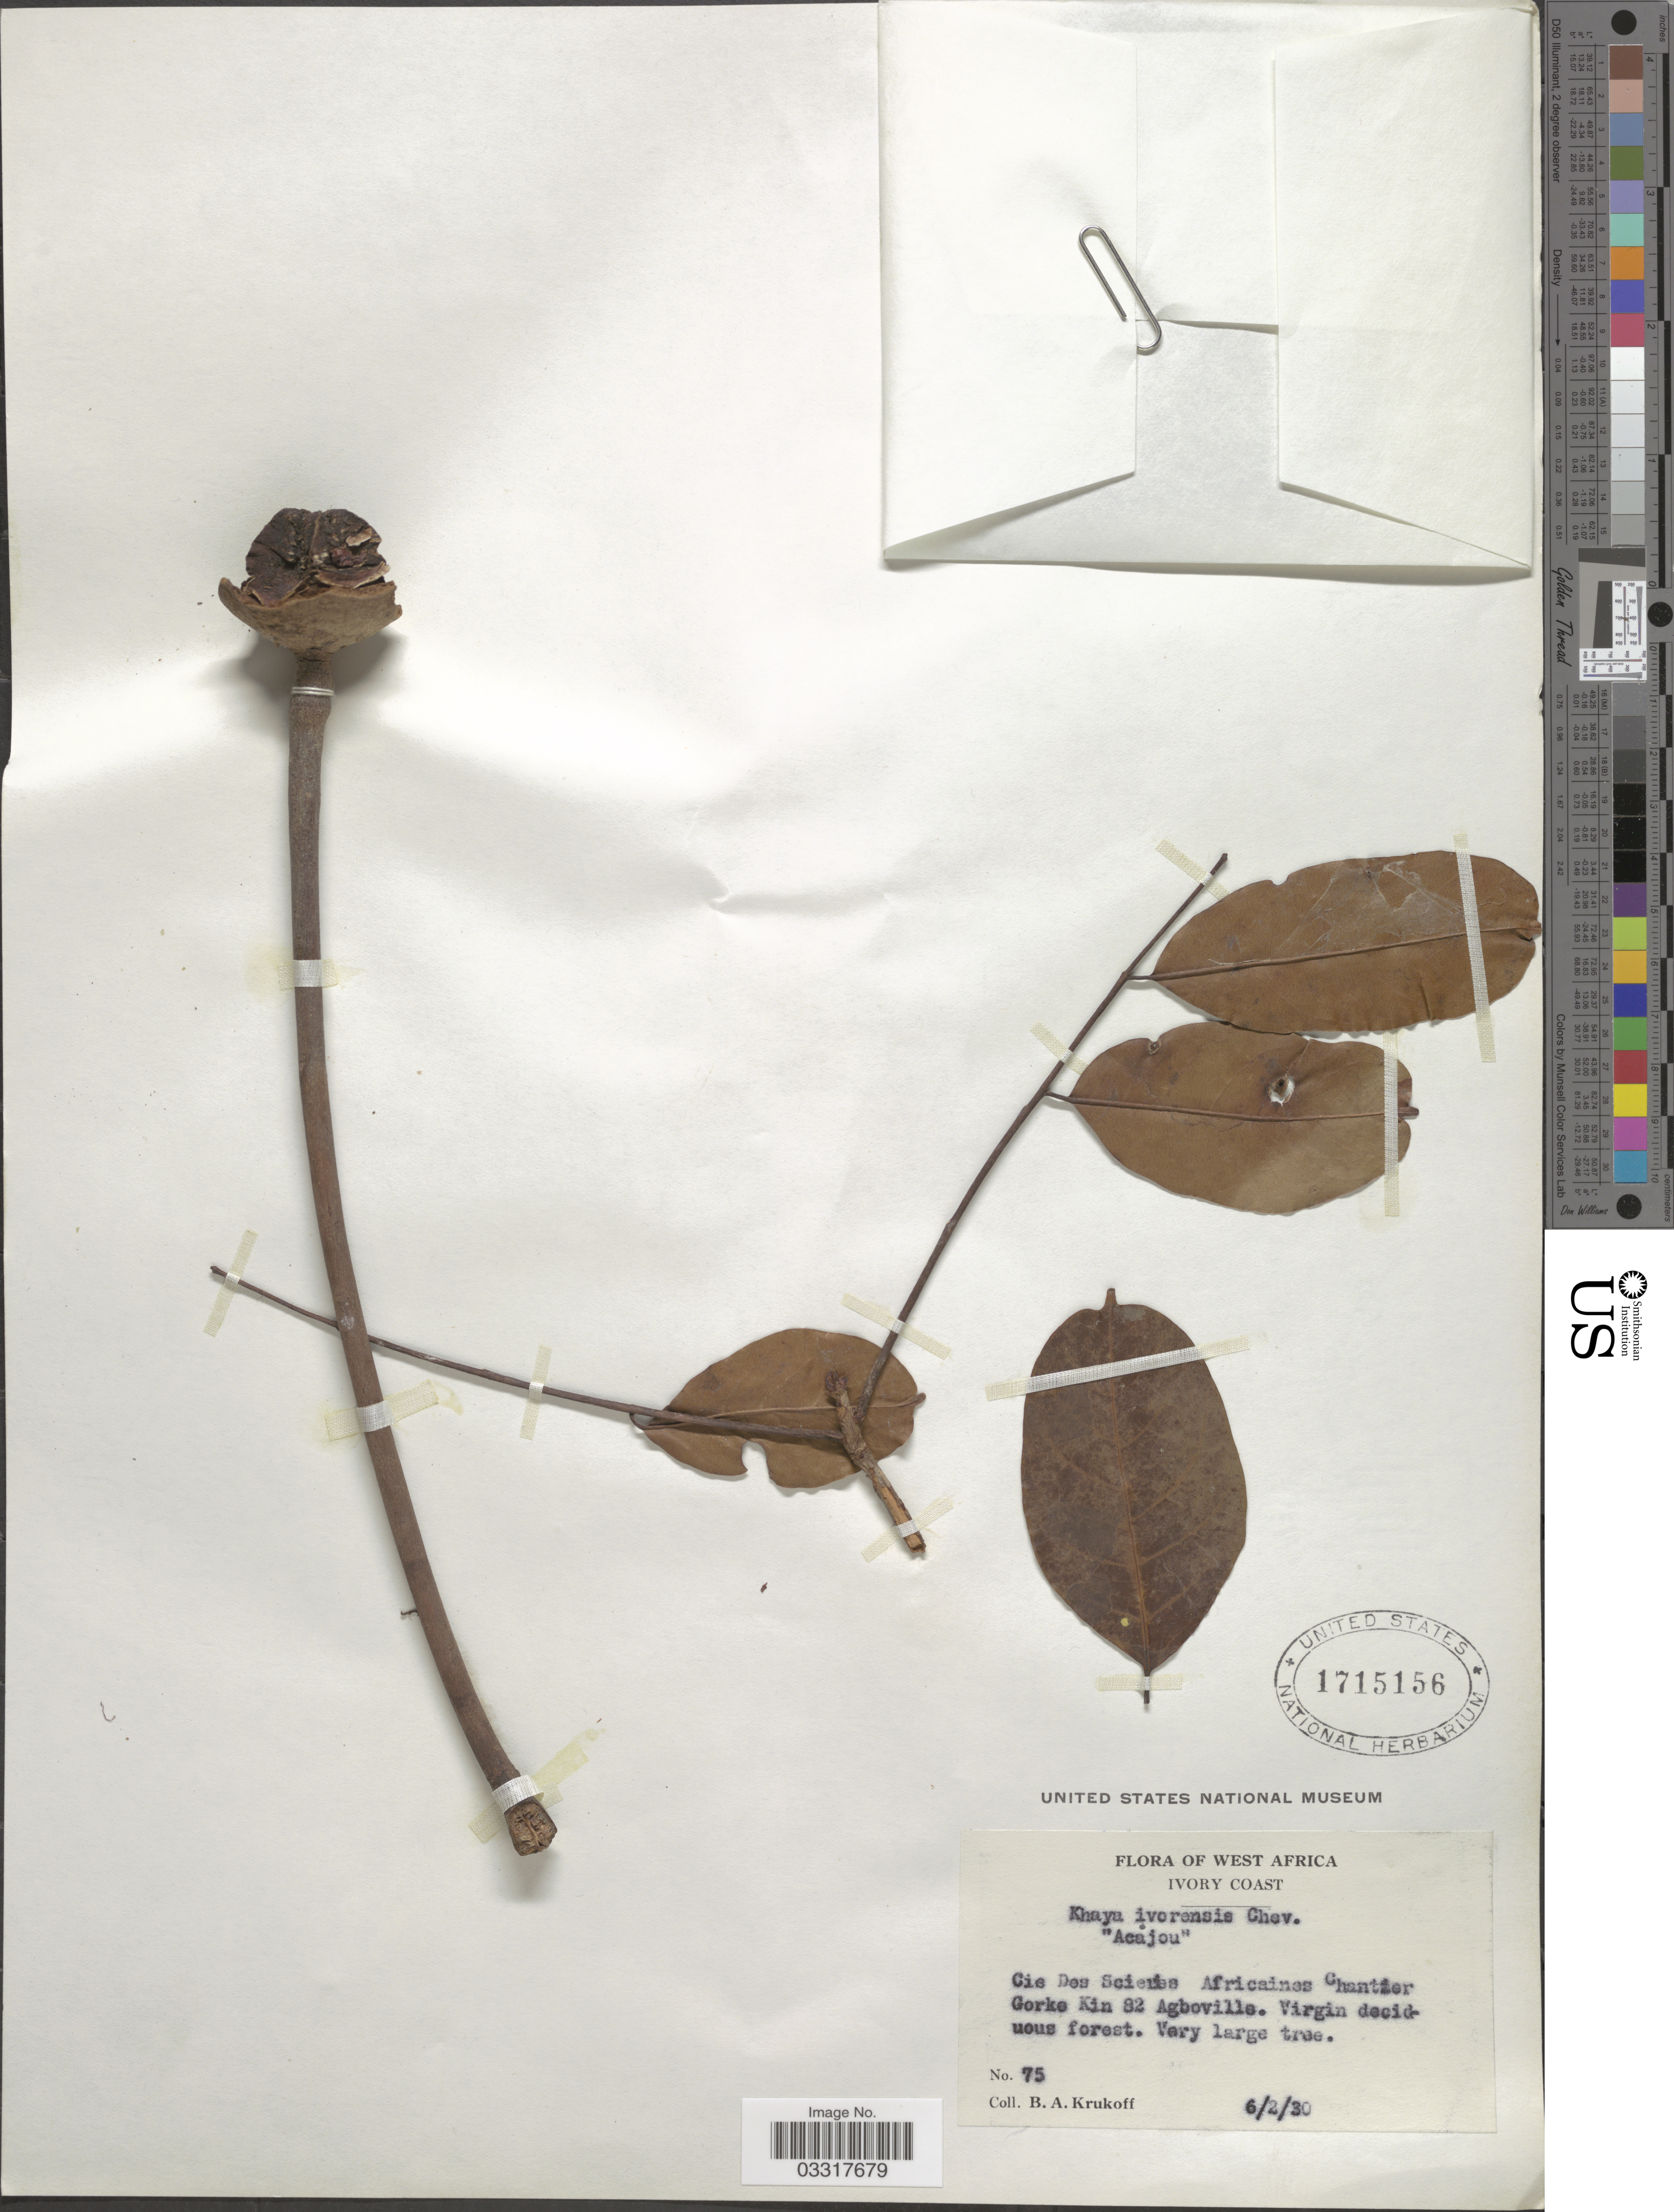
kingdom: Plantae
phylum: Tracheophyta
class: Magnoliopsida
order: Sapindales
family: Meliaceae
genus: Khaya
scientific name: Khaya ivorensis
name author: A. Chev.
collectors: B. A. Krukoff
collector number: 75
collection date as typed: Transcribed d/m/y: 6/2/30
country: Ivory Coast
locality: West Africa, Cie Des Scieries Africaines Chantier Gorke Kin 82 Agboville.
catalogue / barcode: US 1715156